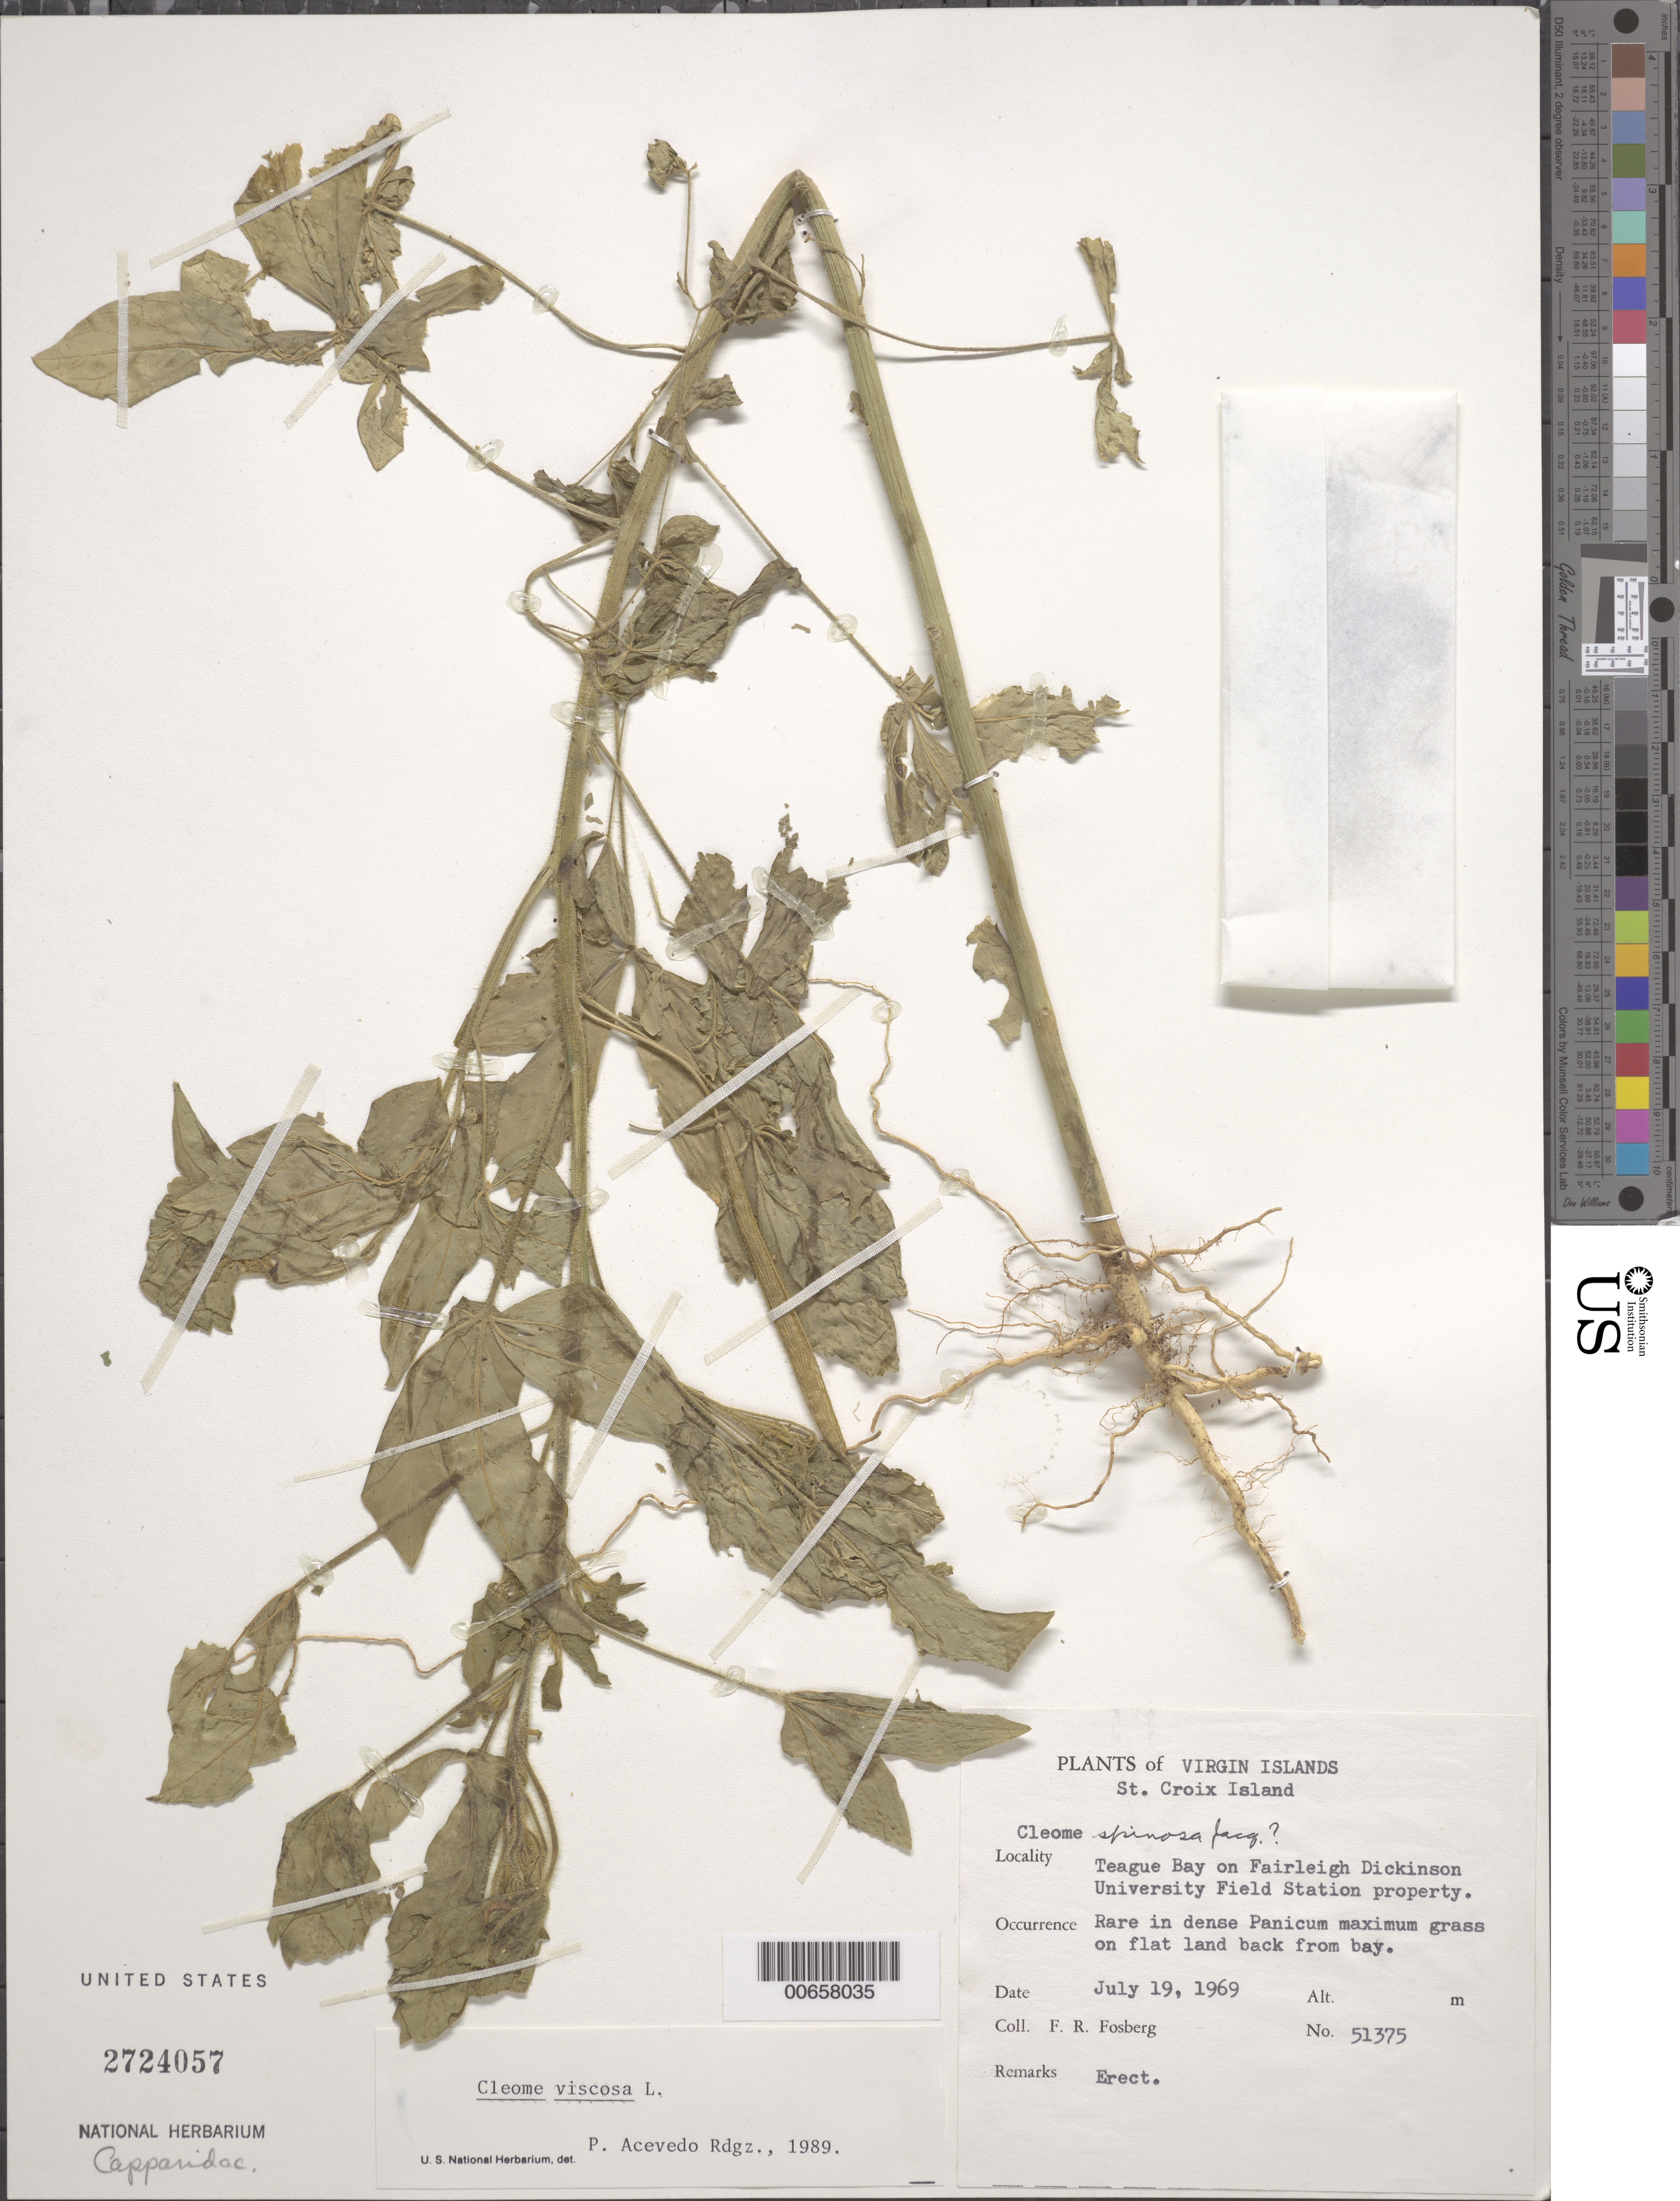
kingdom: Plantae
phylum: Tracheophyta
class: Magnoliopsida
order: Brassicales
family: Cleomaceae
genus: Arivela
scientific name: Arivela viscosa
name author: (L.) Raf.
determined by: Strong, M. T., (US), Smithsonian Institution - National Museum of Natural History (UNITED STATES)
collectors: F. R. Fosberg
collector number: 51375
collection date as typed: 19 Jul 1969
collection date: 1969-07-19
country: U.S. Virgin Islands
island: St. Croix Island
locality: Teague Bay on Fairleigh Dickinson Univ. Field Station property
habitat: In dense Panicum maximum grass on flat land back from bay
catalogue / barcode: US 2724057